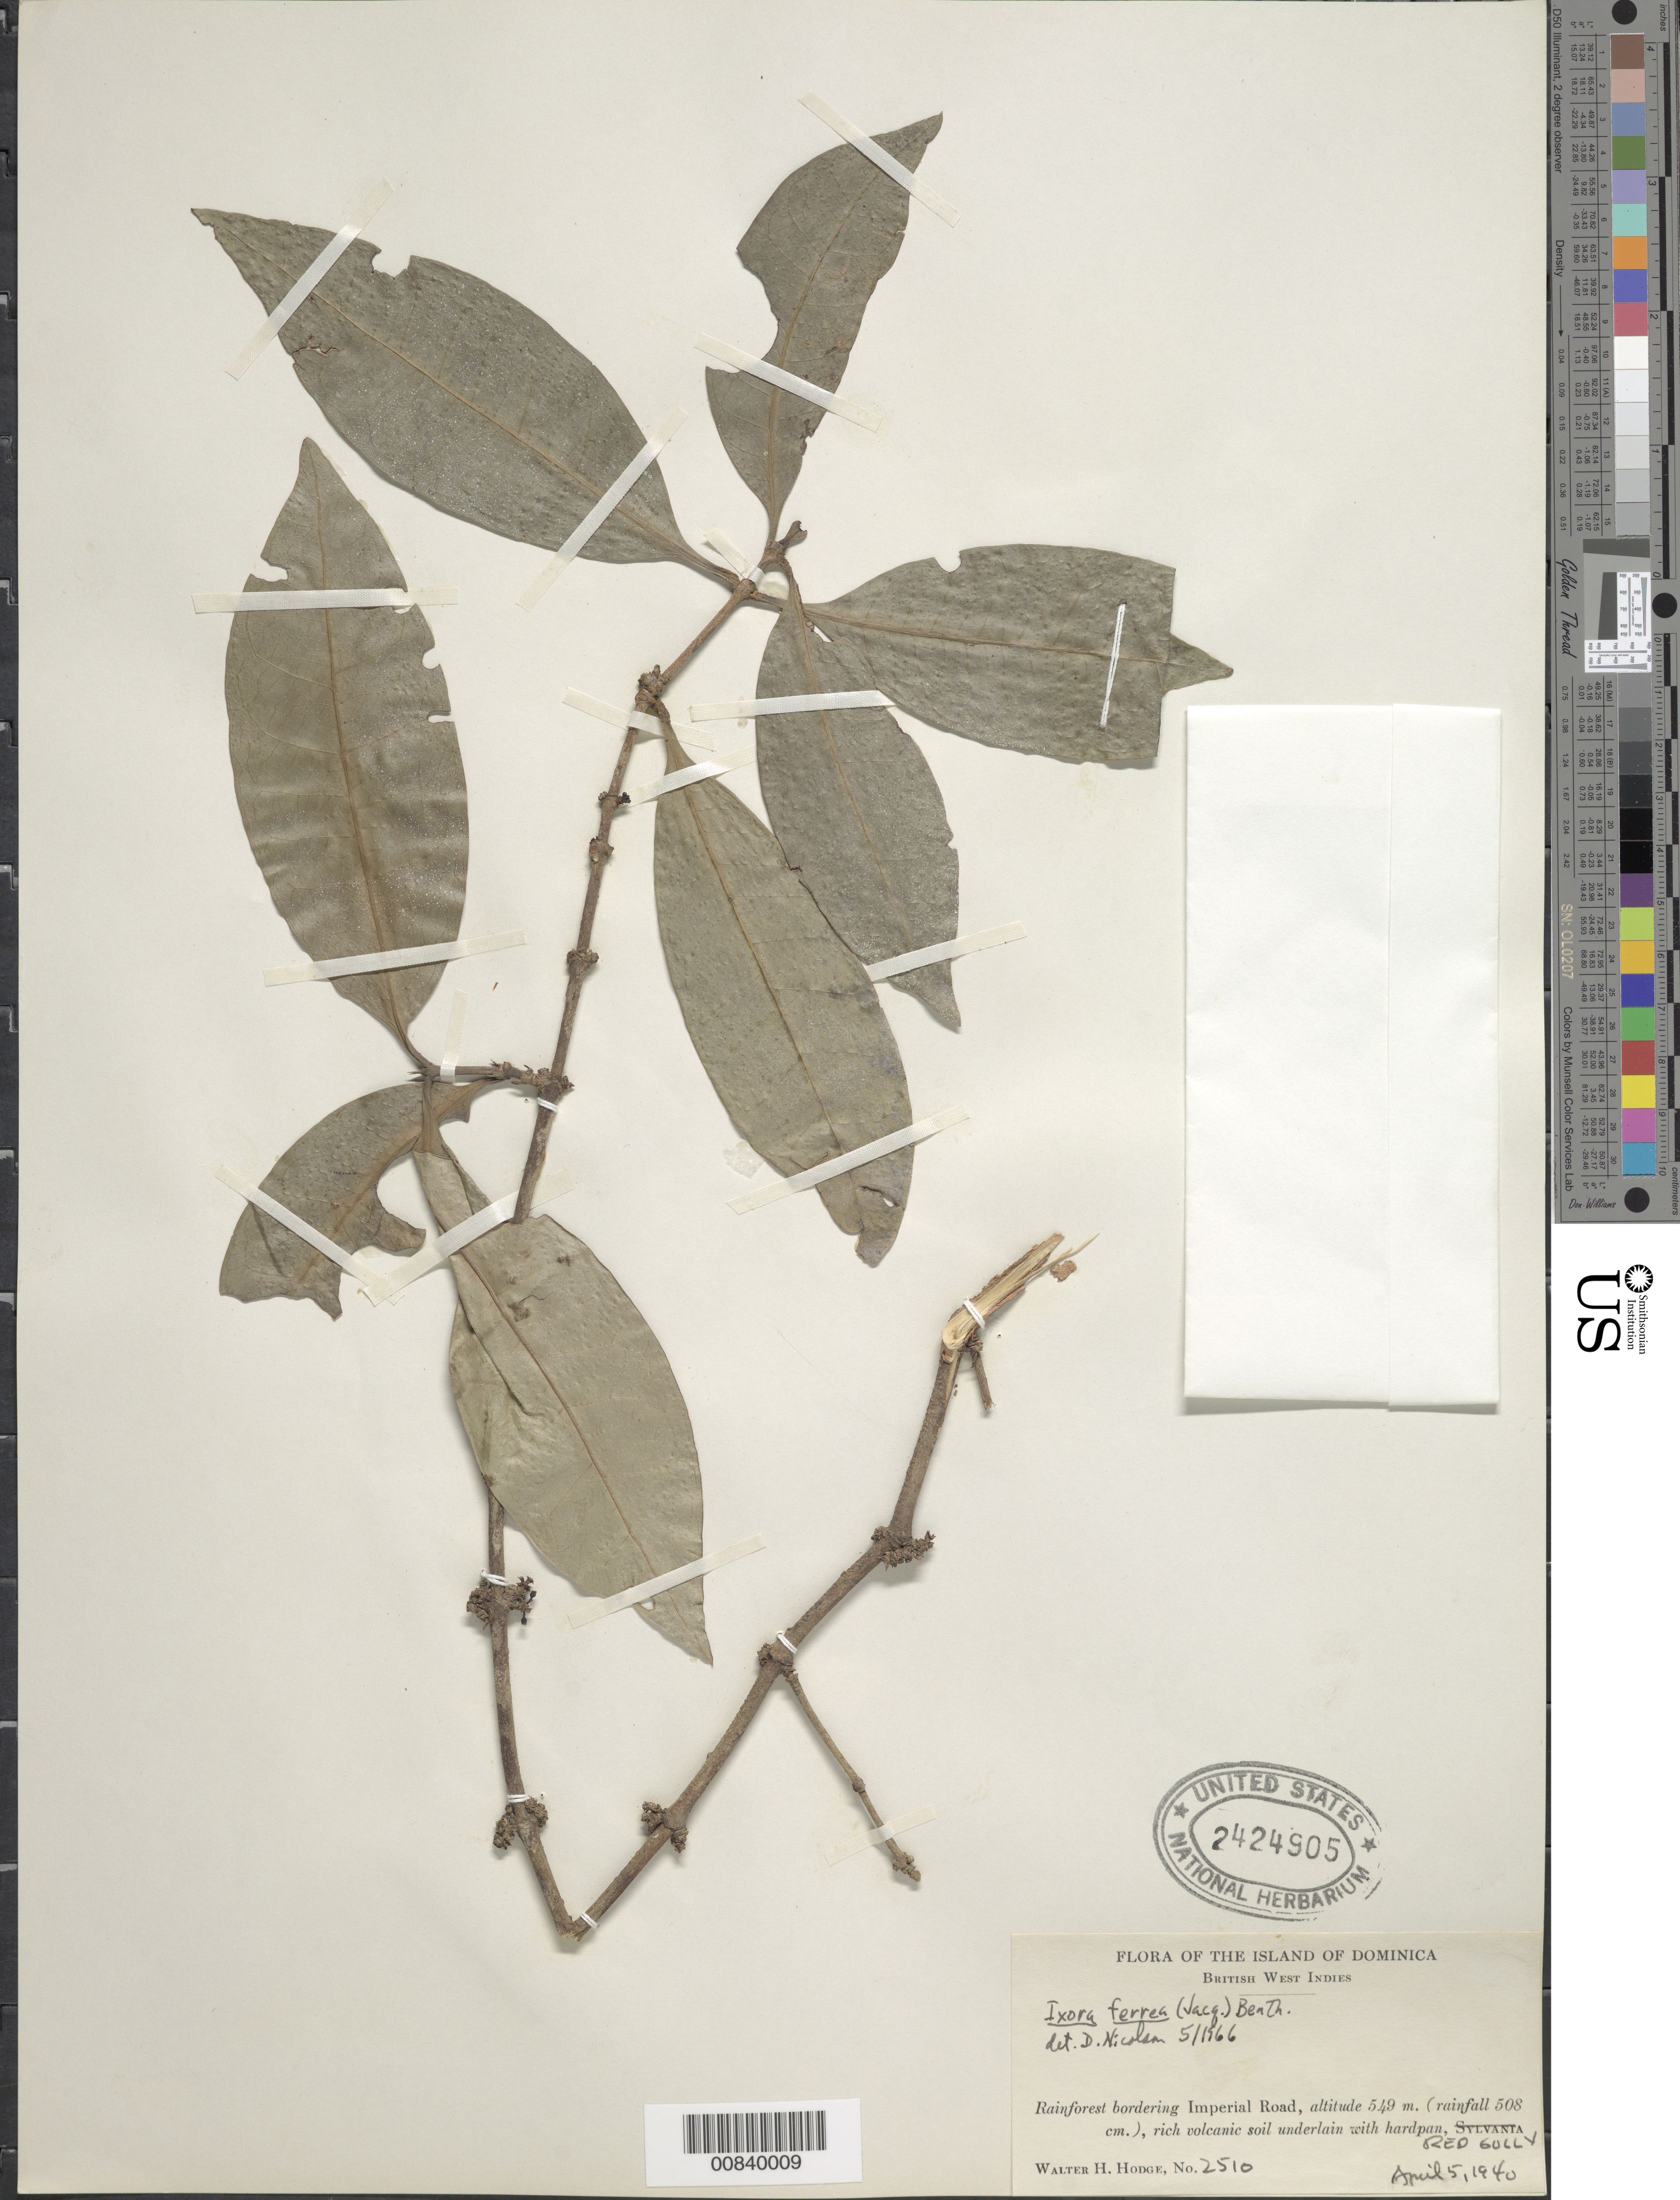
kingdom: Plantae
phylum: Tracheophyta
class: Magnoliopsida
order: Gentianales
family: Rubiaceae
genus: Ixora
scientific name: Ixora ferrea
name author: (Jacq.) Benth.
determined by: Nicolson, Dan H.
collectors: W. Hodge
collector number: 2510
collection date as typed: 05 Apr 1940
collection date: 1940-04-05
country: Dominica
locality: Along Imperial Road. Red Gully.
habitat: Rainforest bordering road (rainfall 508 cm), rich volcanic soil underlain with hardpan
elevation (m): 549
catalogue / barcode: US 2424905